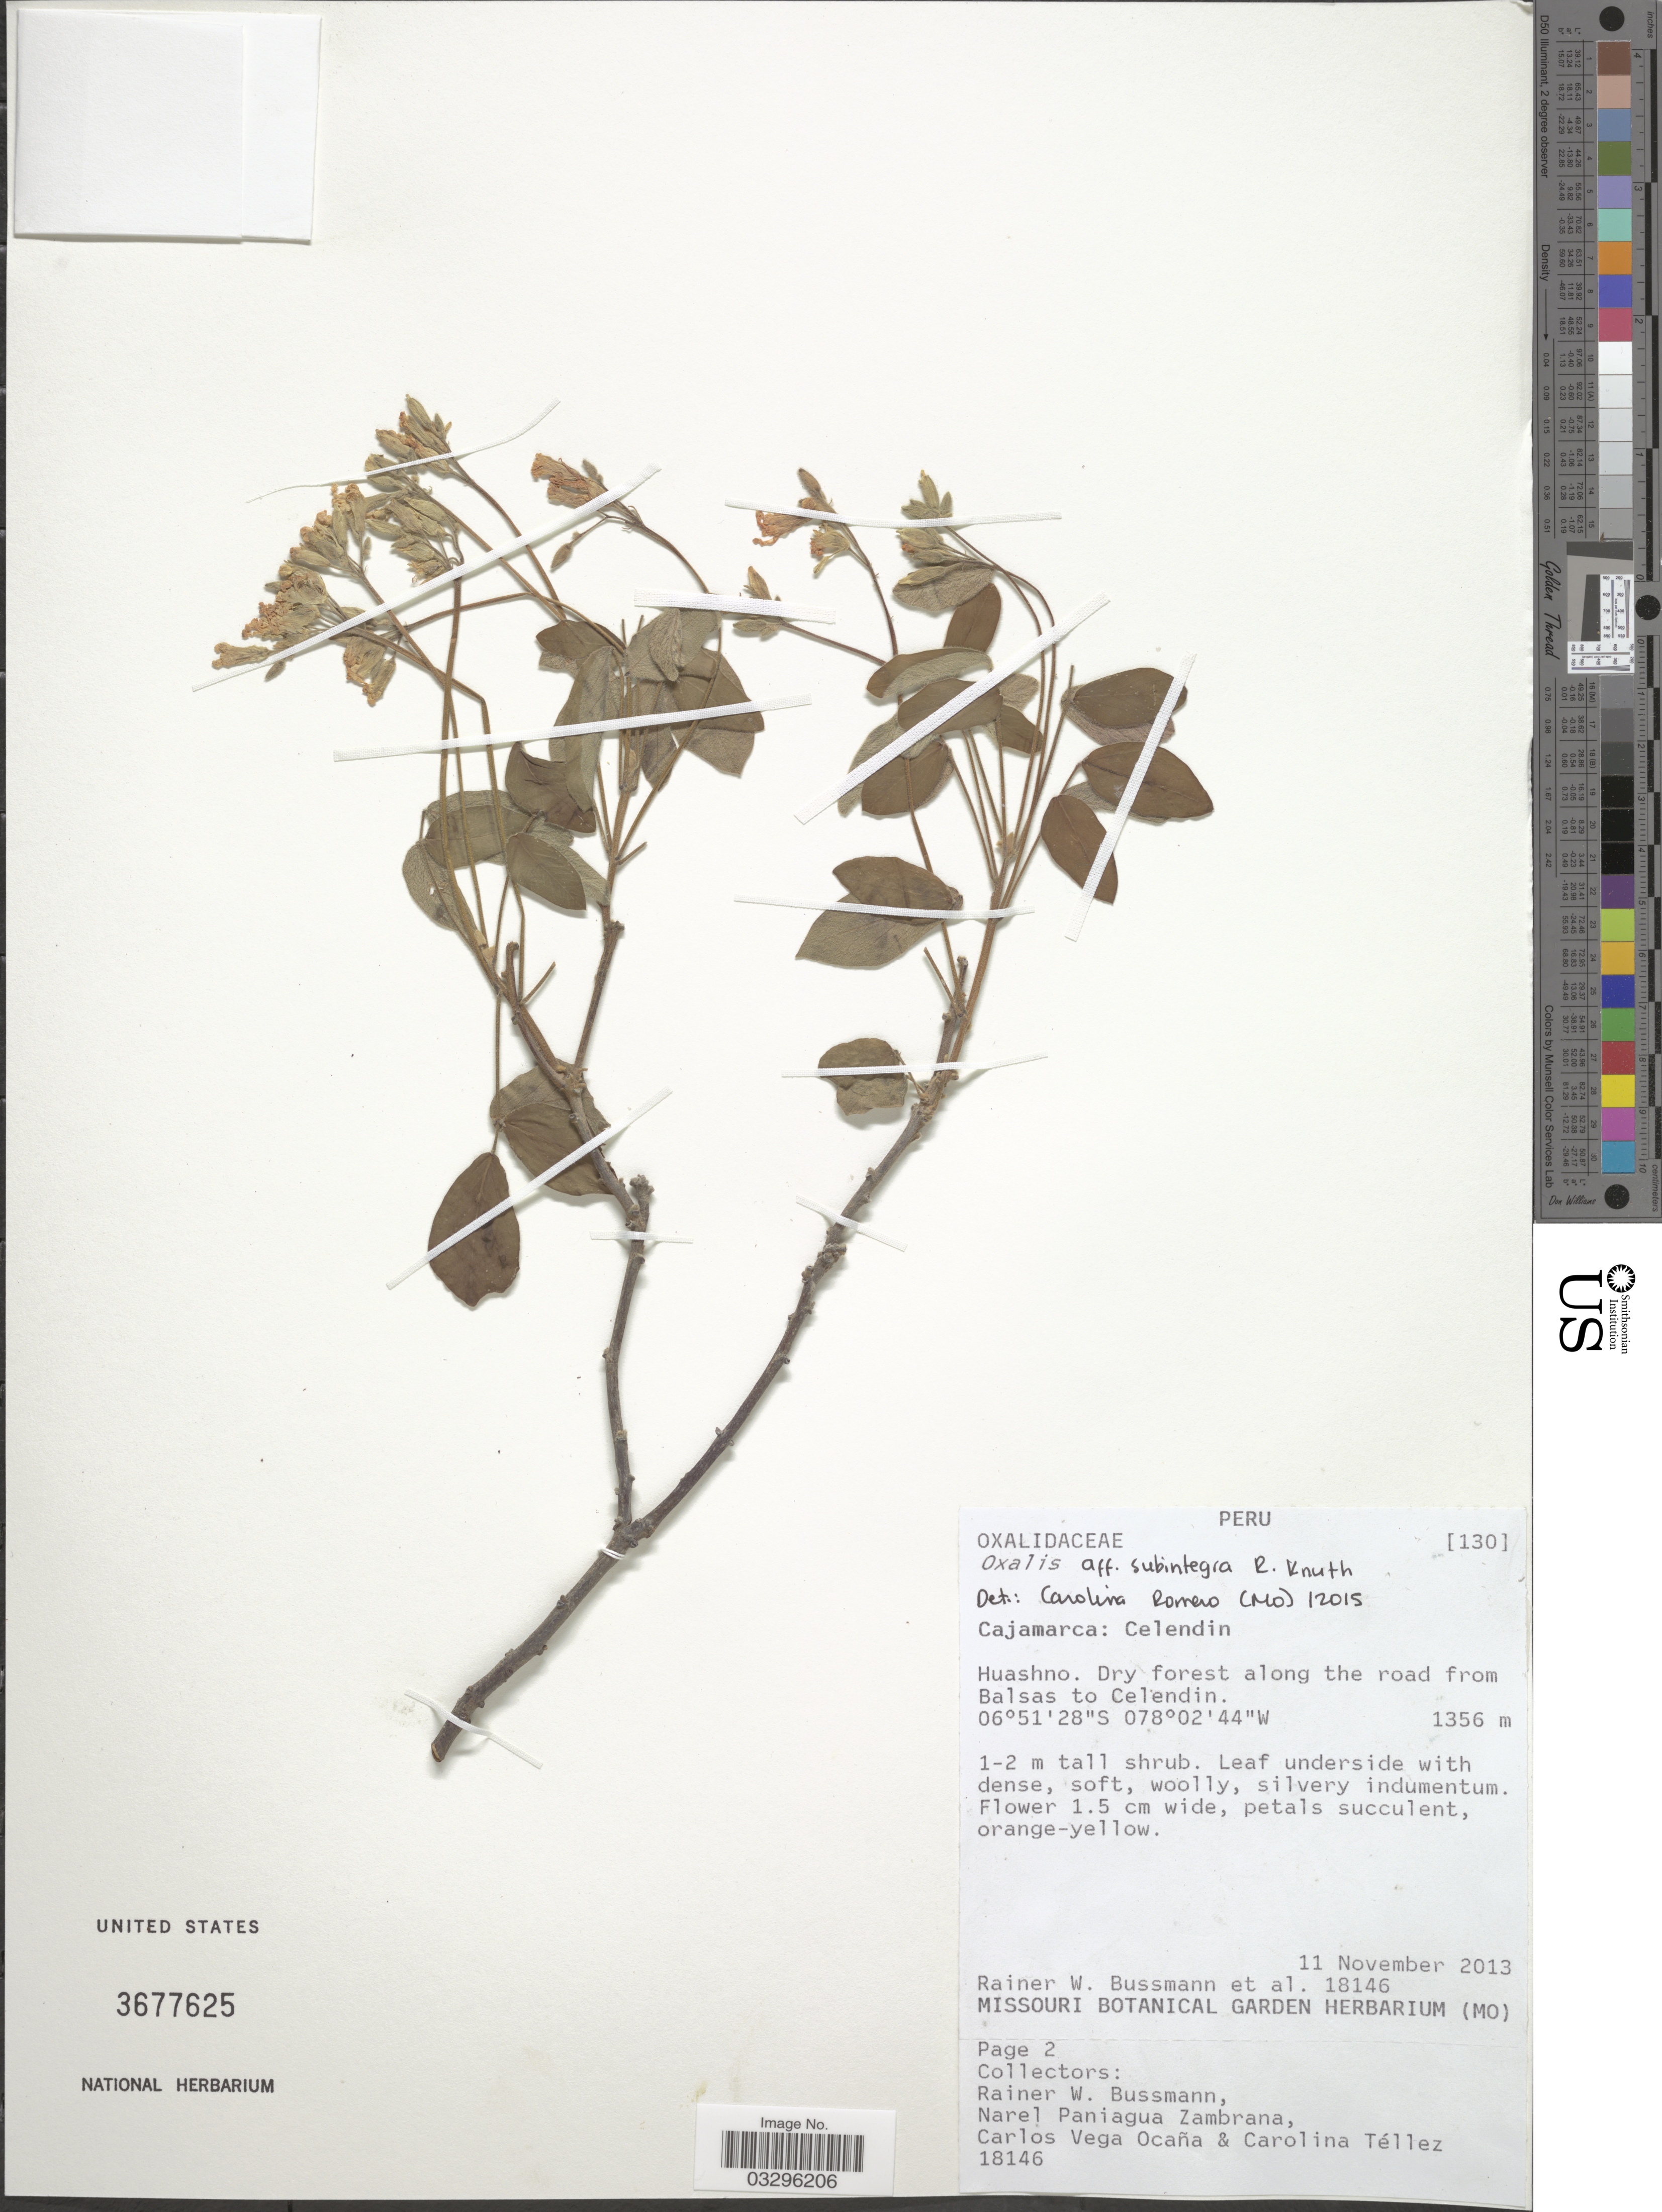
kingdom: Plantae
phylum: Tracheophyta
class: Magnoliopsida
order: Oxalidales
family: Oxalidaceae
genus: Oxalis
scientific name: Oxalis subintegra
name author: R. Knuth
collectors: R. W. Bussmann, N. Zambrana, C. Ocaña & C. Téllez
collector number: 18146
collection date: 2013-11-11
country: Peru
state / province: Cajamarca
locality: Celendin. Huashno. Dry forest along the road from Balsas to Celendin.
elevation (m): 1356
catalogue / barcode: US 3677625